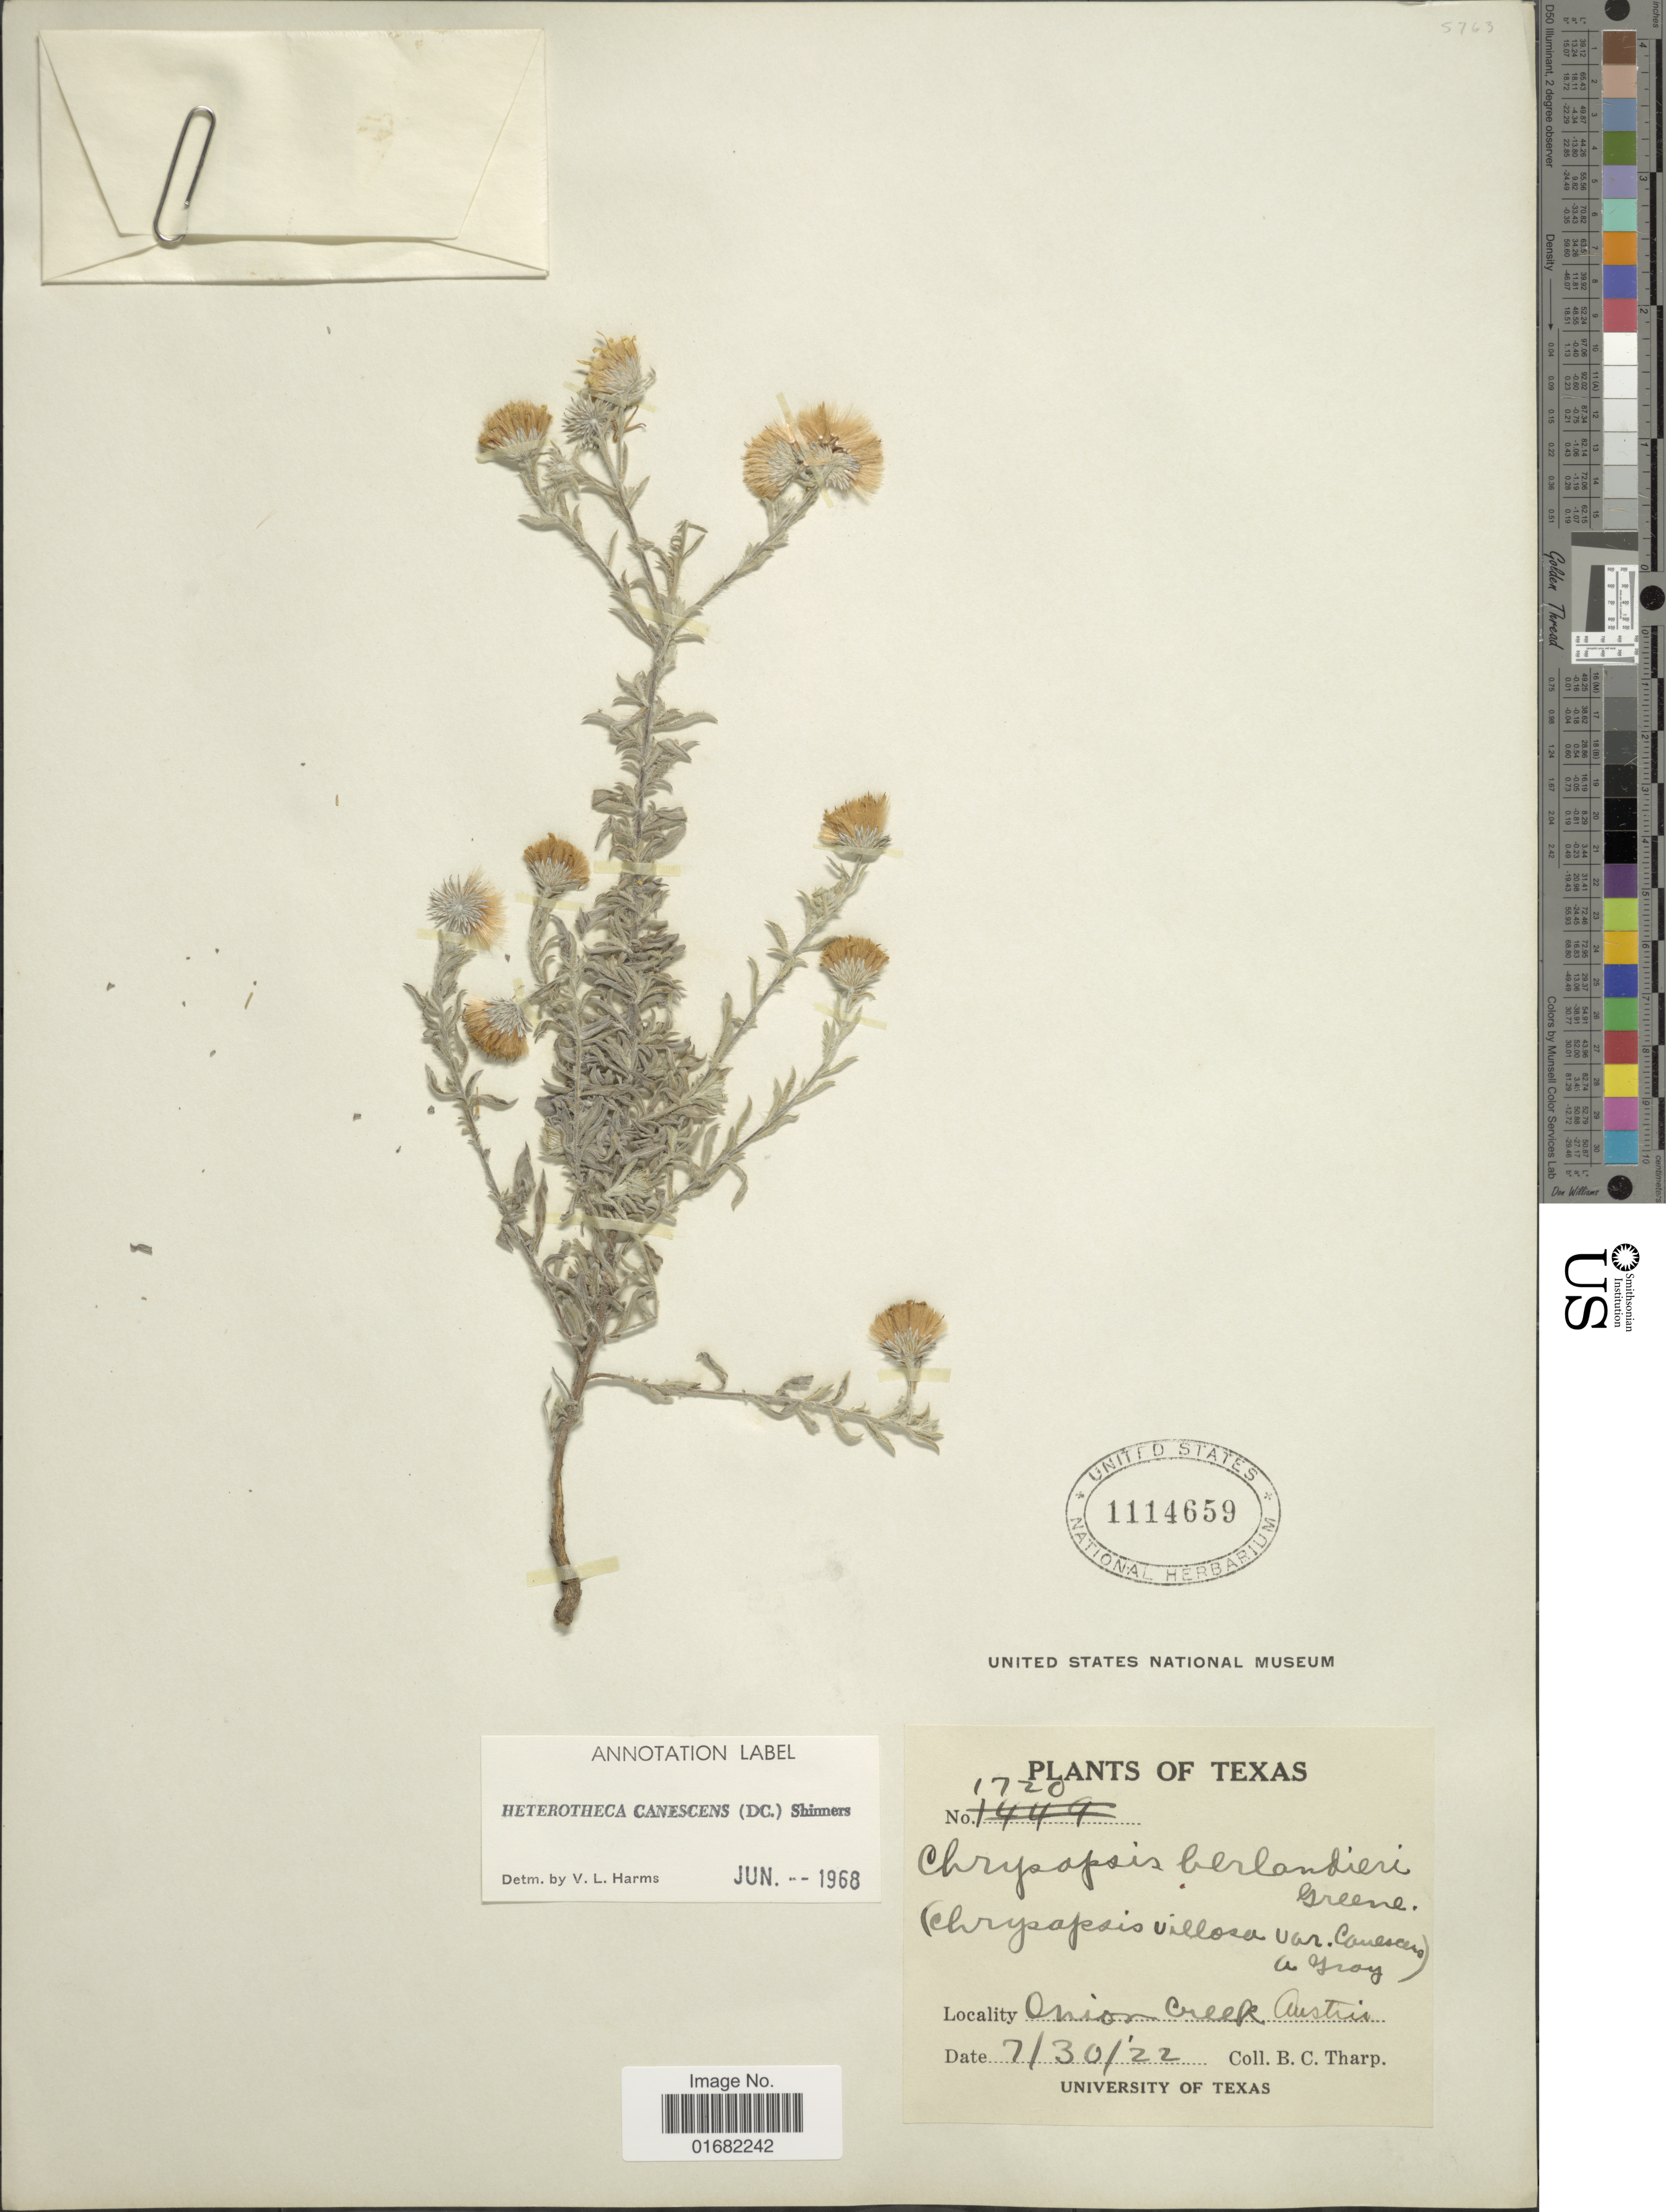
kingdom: Plantae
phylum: Tracheophyta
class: Magnoliopsida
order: Asterales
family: Asteraceae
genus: Heterotheca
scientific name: Heterotheca canescens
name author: (DC.) Shinners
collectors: B. C. Tharp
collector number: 1720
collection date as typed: Transcribed d/m/y: 30/7/22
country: United States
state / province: Texas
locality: Onion Creek Austin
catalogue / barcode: US 1114659